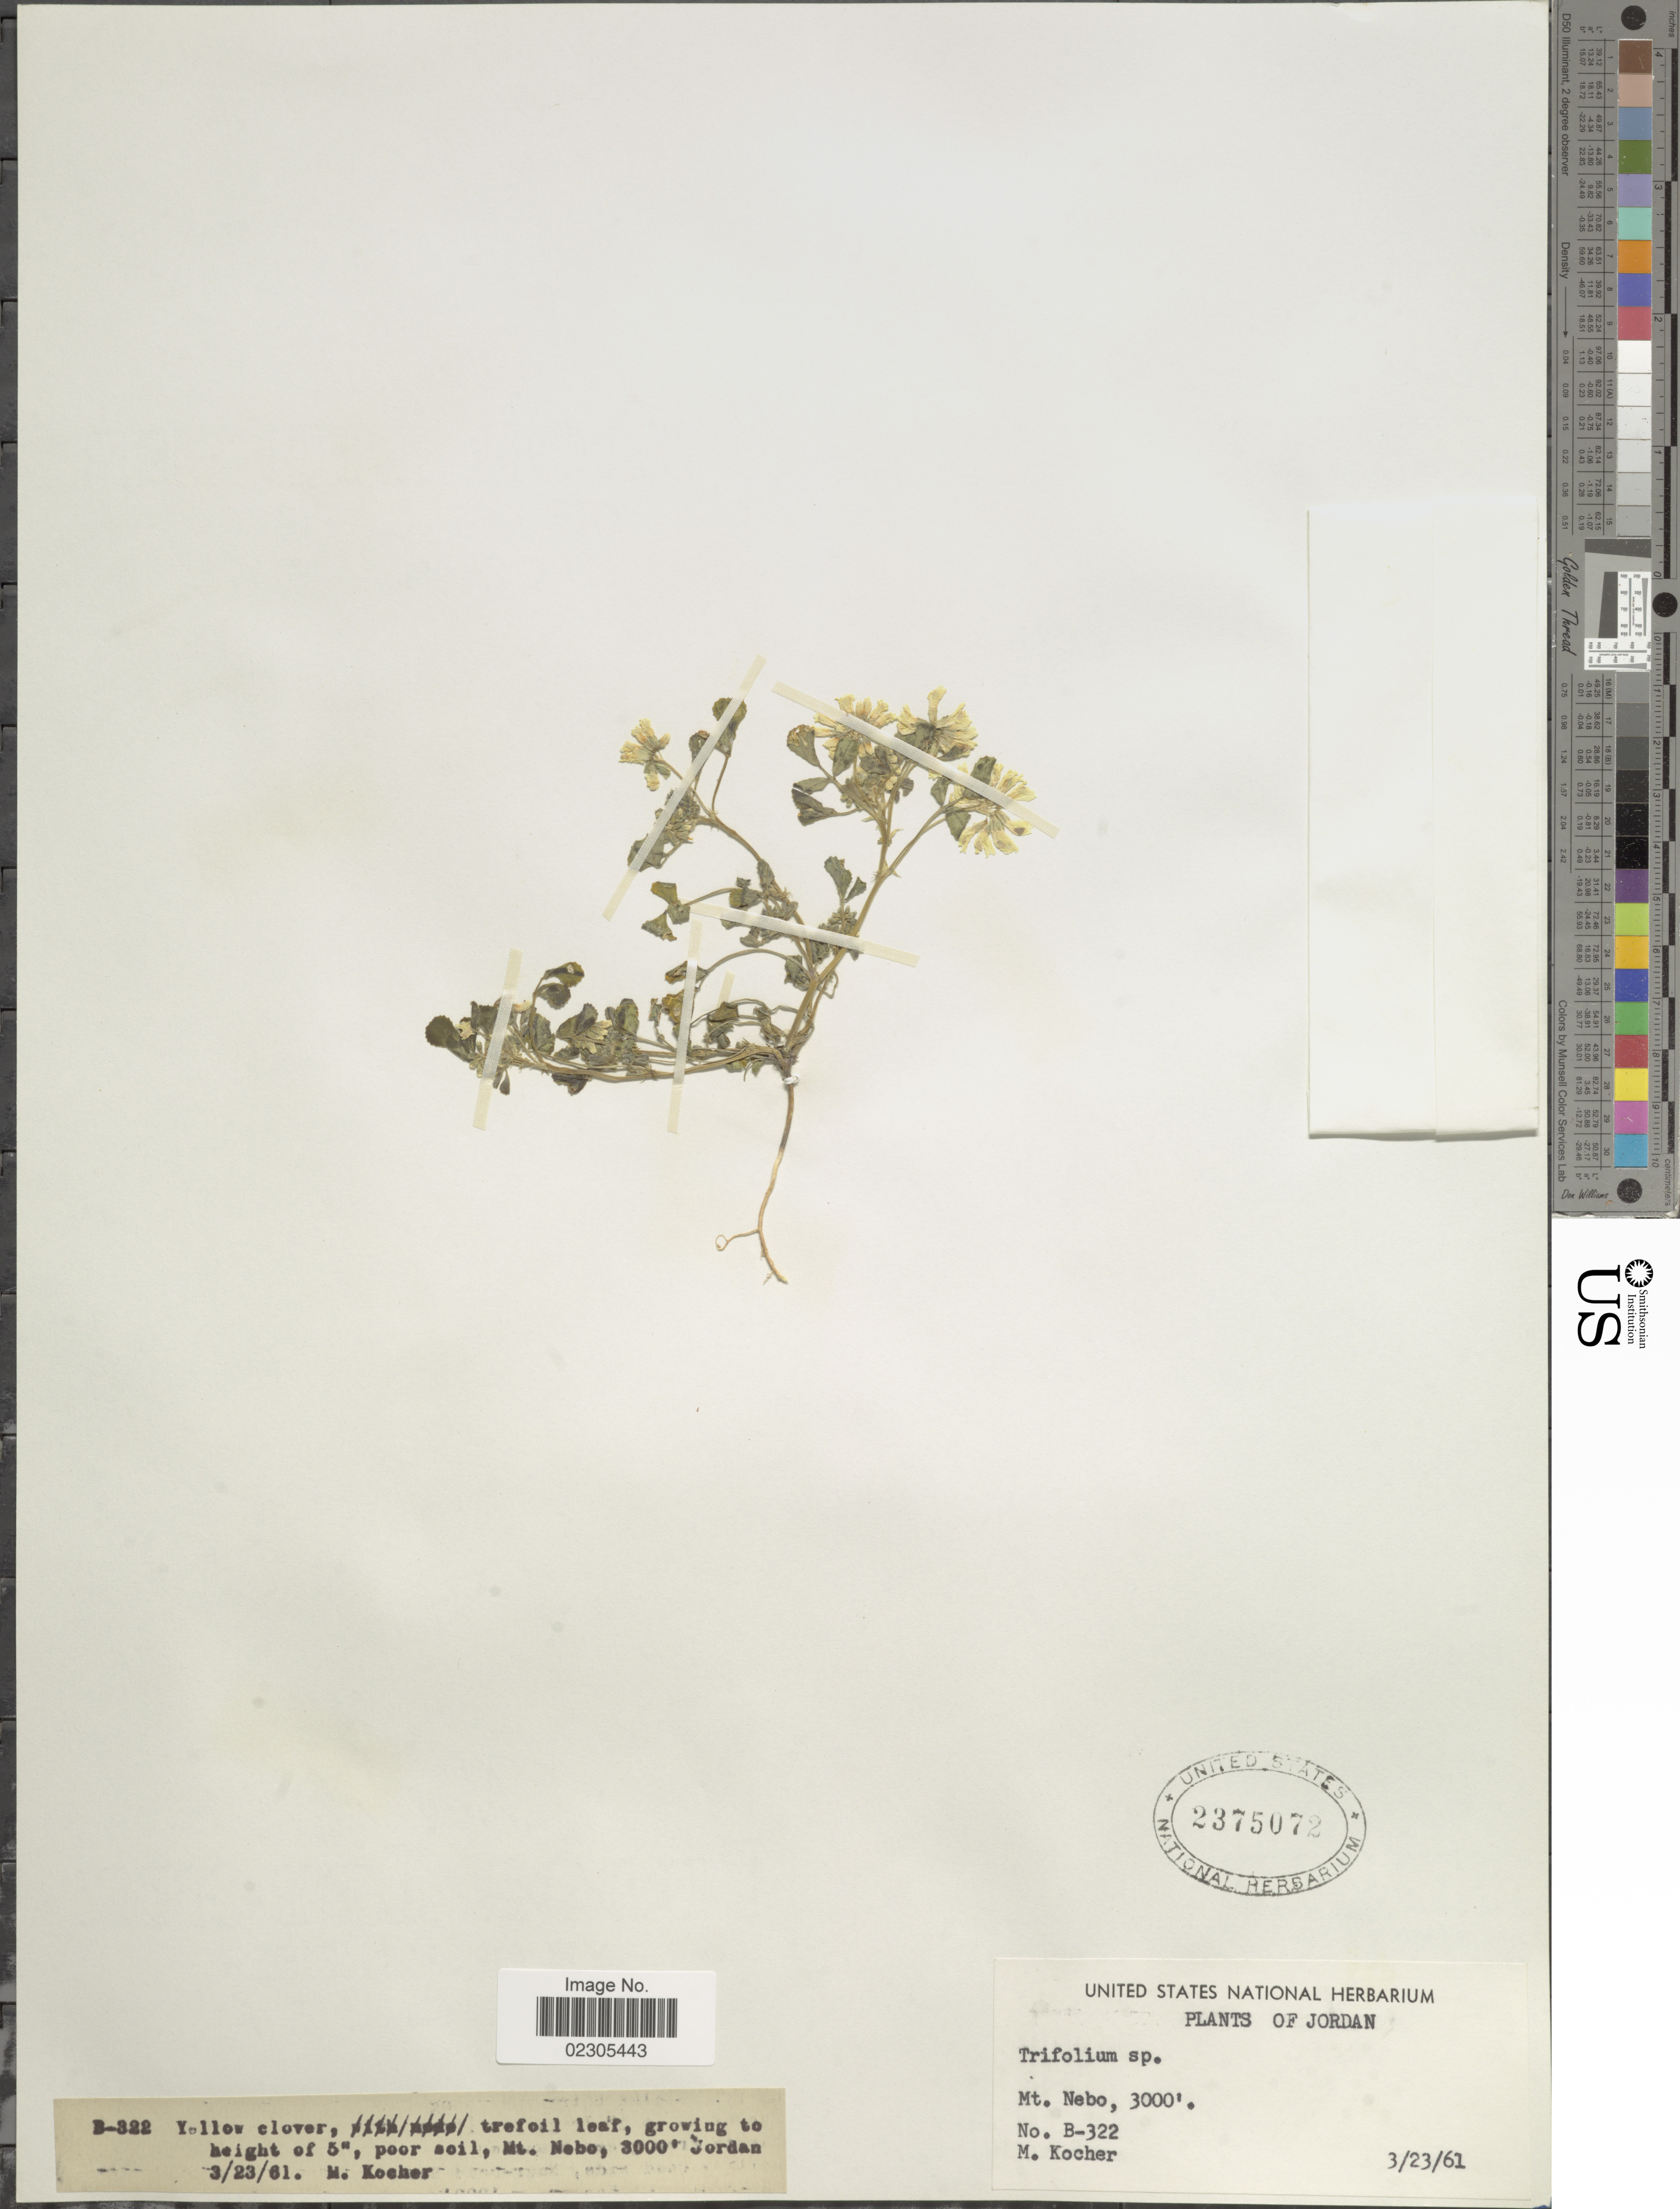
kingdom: Plantae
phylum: Tracheophyta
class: Magnoliopsida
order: Fabales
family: Fabaceae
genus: Trifolium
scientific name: Trifolium sp.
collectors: M. Kocher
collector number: B322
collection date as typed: Transcribed d/m/y: 23/3/61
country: Jordan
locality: Mt. Nebo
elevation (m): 914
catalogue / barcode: US 2375072